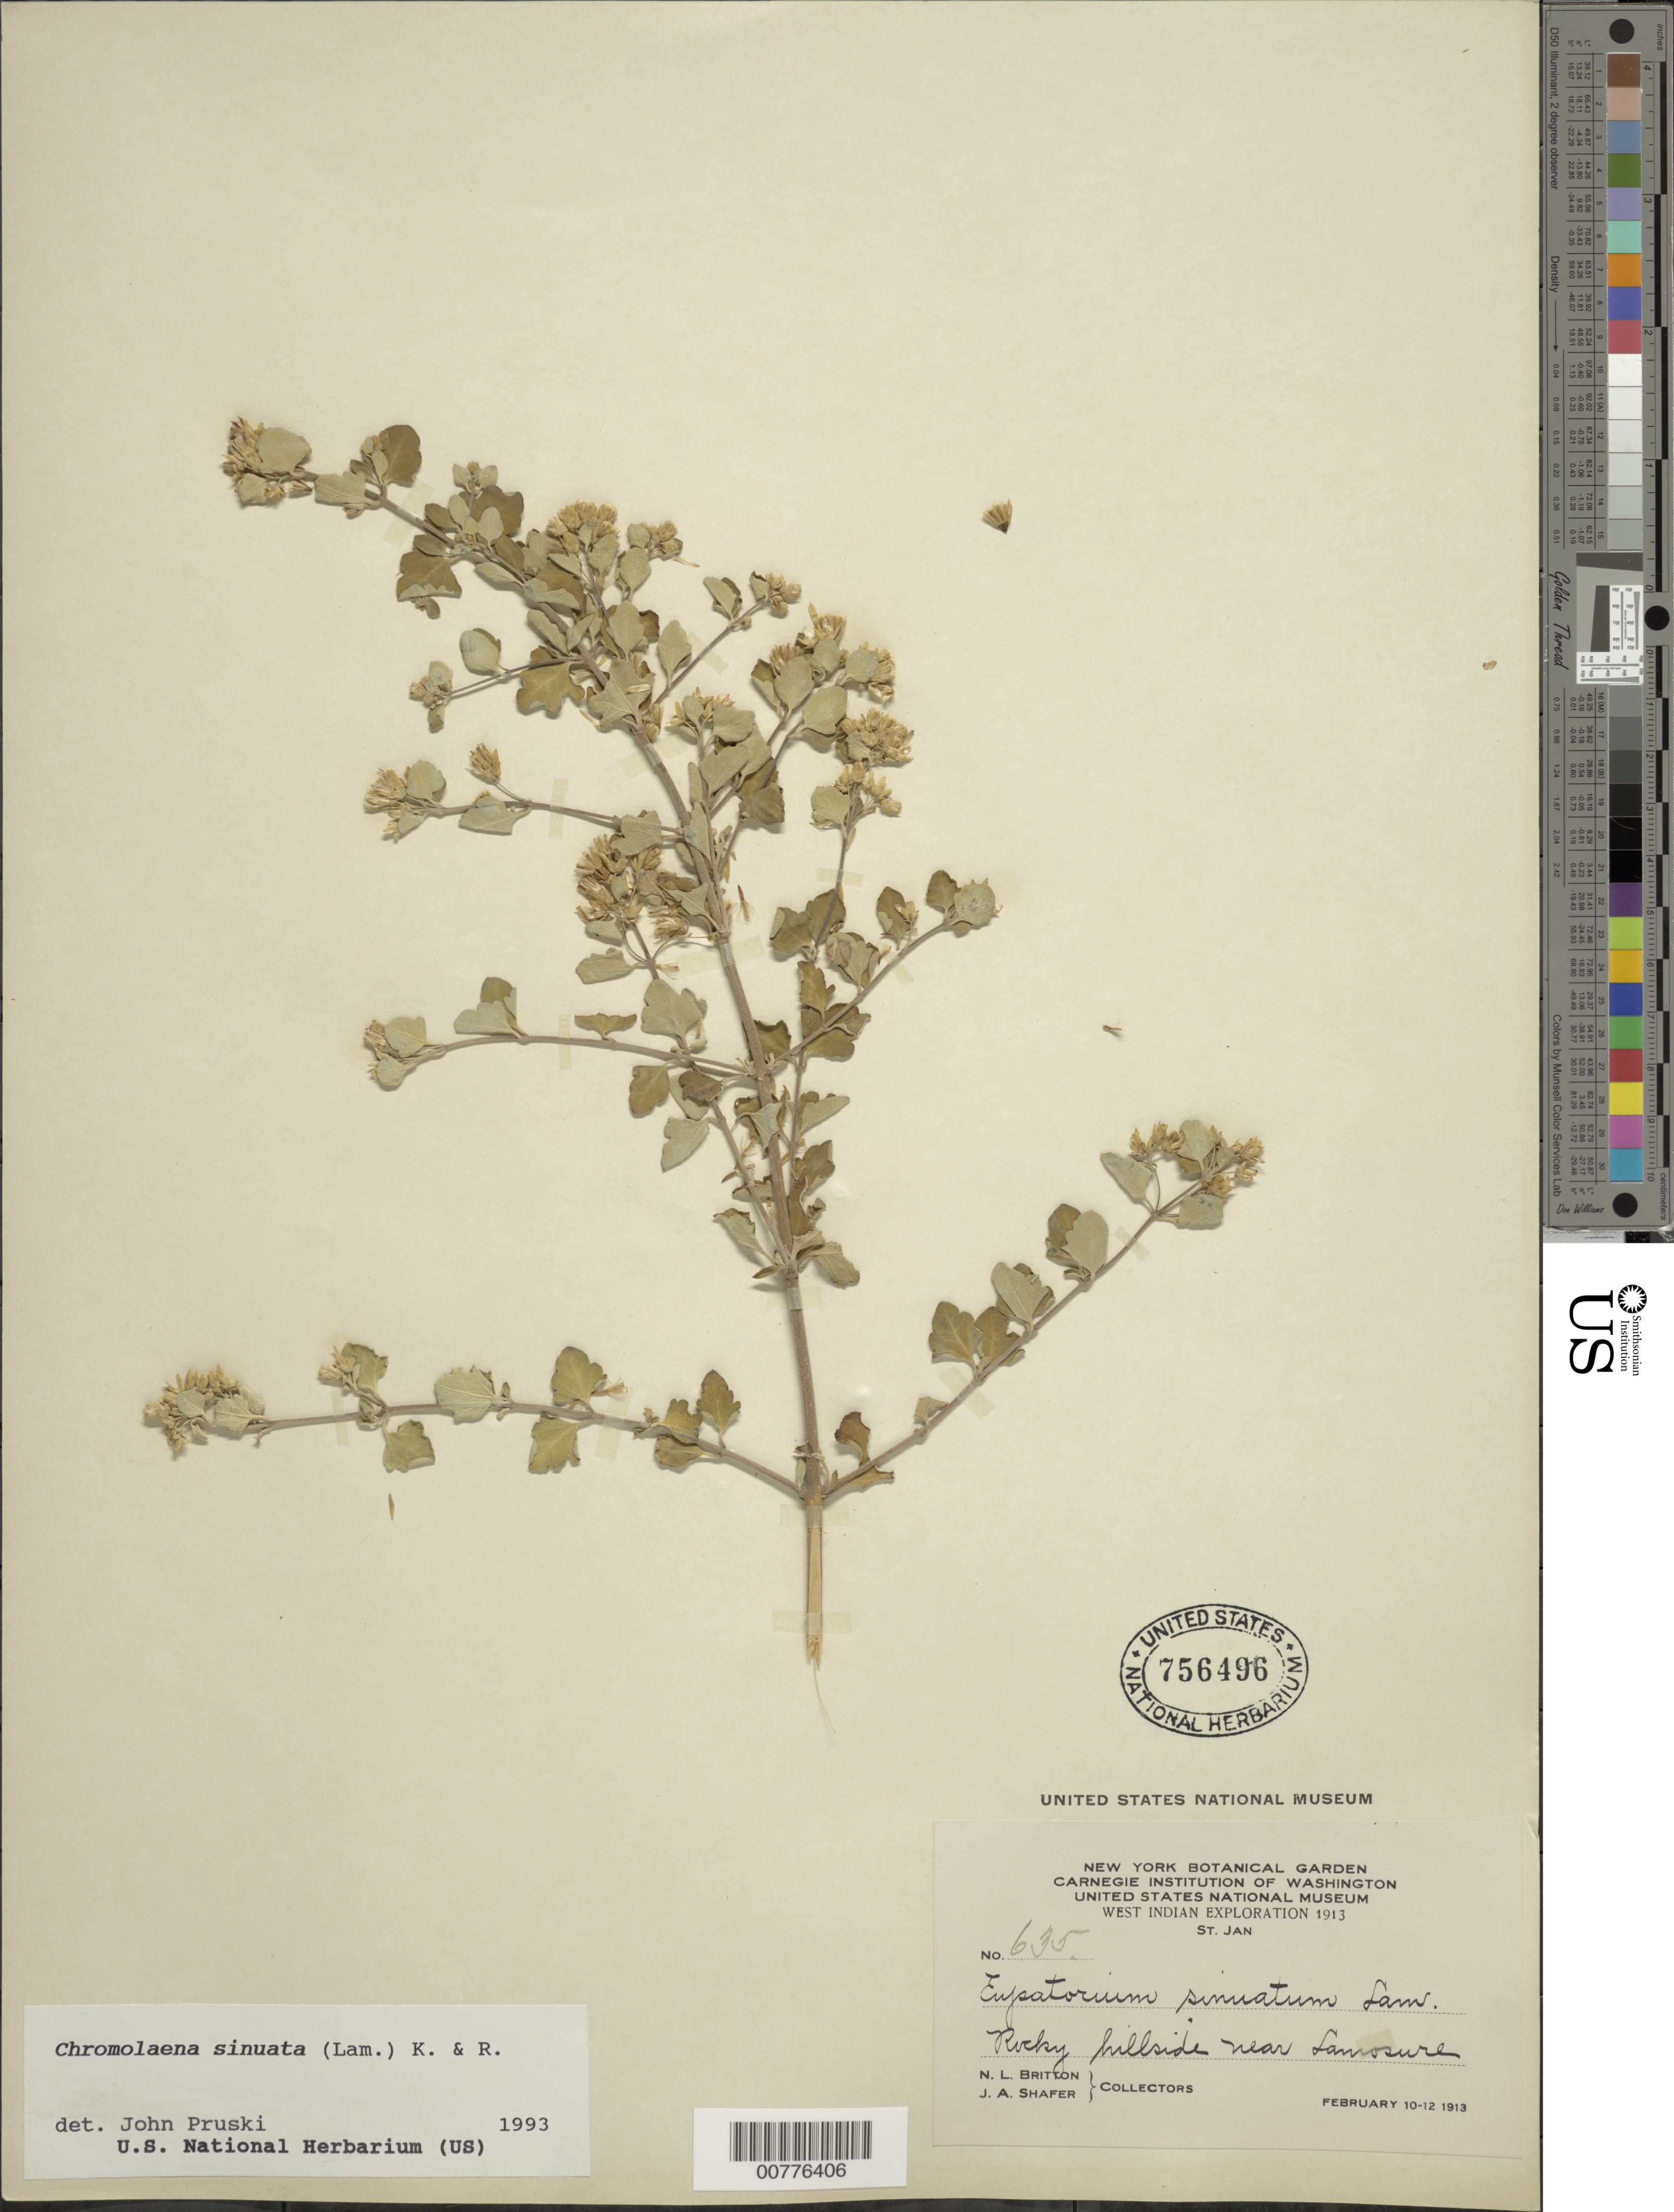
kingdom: Plantae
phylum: Tracheophyta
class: Magnoliopsida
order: Asterales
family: Asteraceae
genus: Chromolaena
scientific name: Chromolaena sinuata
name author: (Lam.) R.M. King & H. Rob.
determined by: Pruski, J. F.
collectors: N. Britton & J. A. Shafer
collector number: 635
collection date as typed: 10 Feb 1913 to 12 Feb 1913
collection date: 1913-02-10/1913-02-12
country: U.S. Virgin Islands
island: St. John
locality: Rocky hillside near Lamosure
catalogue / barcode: US 756496